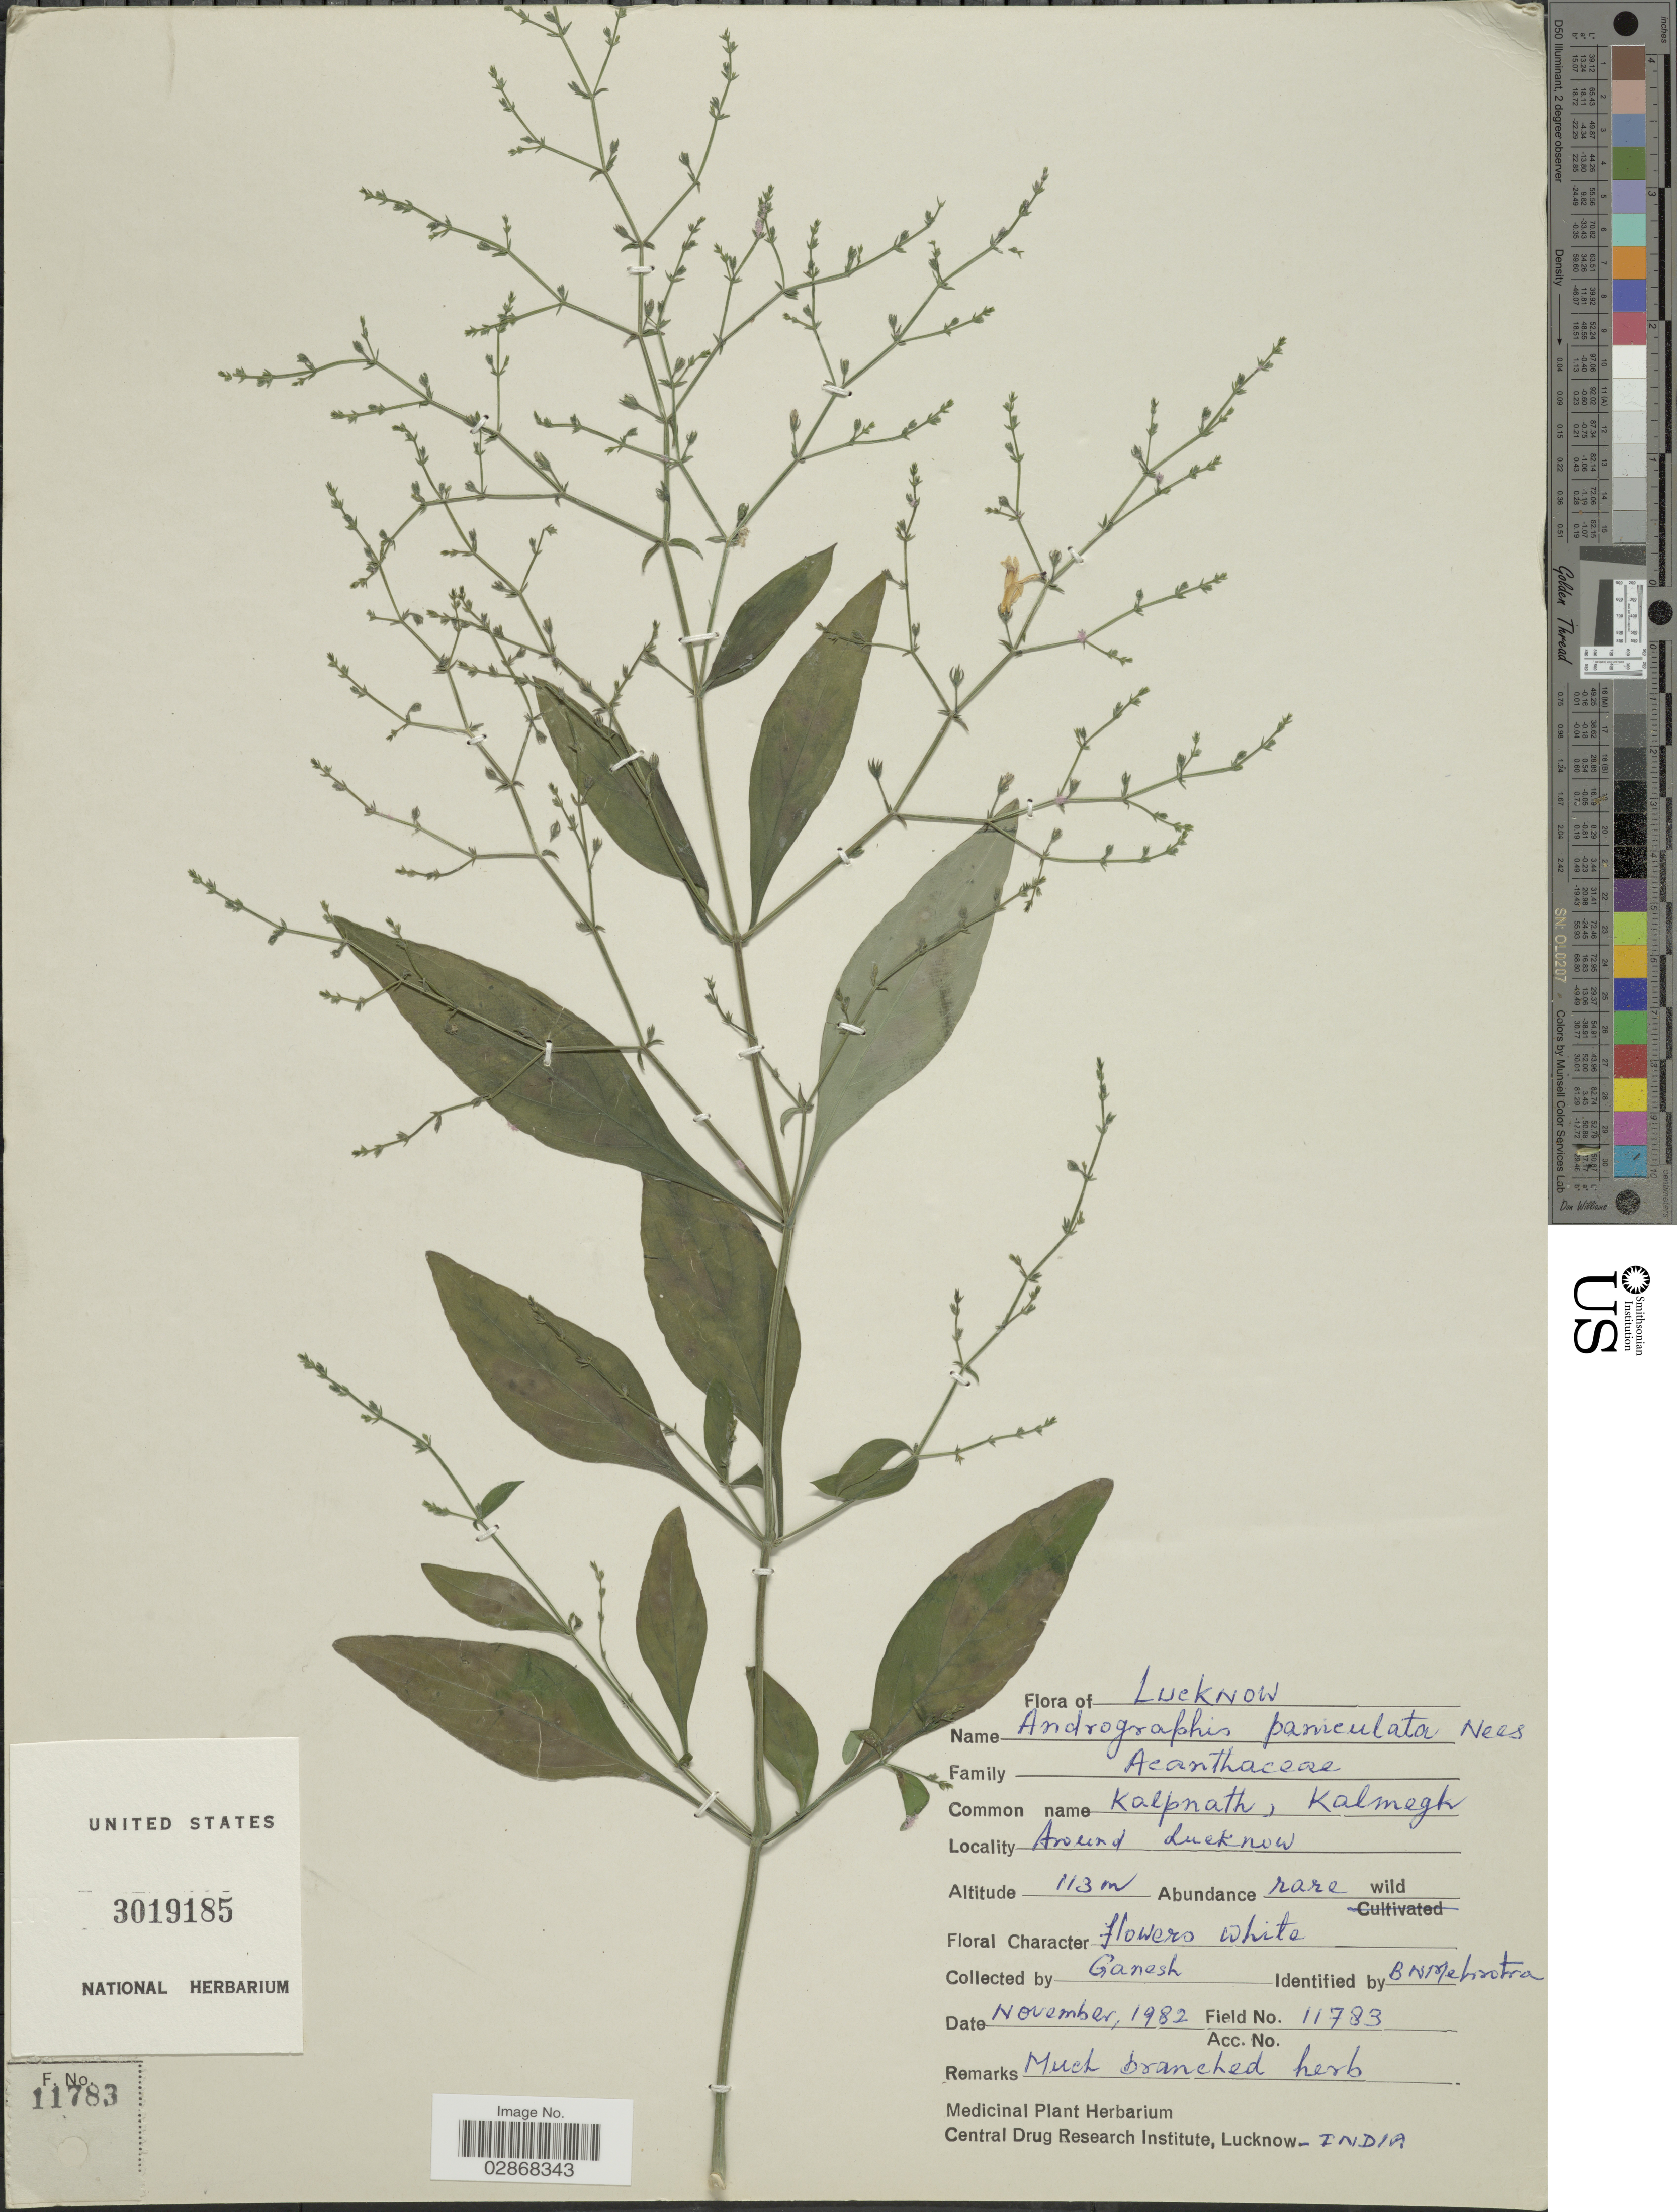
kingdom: Plantae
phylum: Tracheophyta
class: Magnoliopsida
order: Lamiales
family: Acanthaceae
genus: Andrographis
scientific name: Andrographis paniculata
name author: (Burm. f.) Nees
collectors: Ganesh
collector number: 11783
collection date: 1982-11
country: India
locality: Lucknow. Around Lucknow.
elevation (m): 113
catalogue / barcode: US 3019185